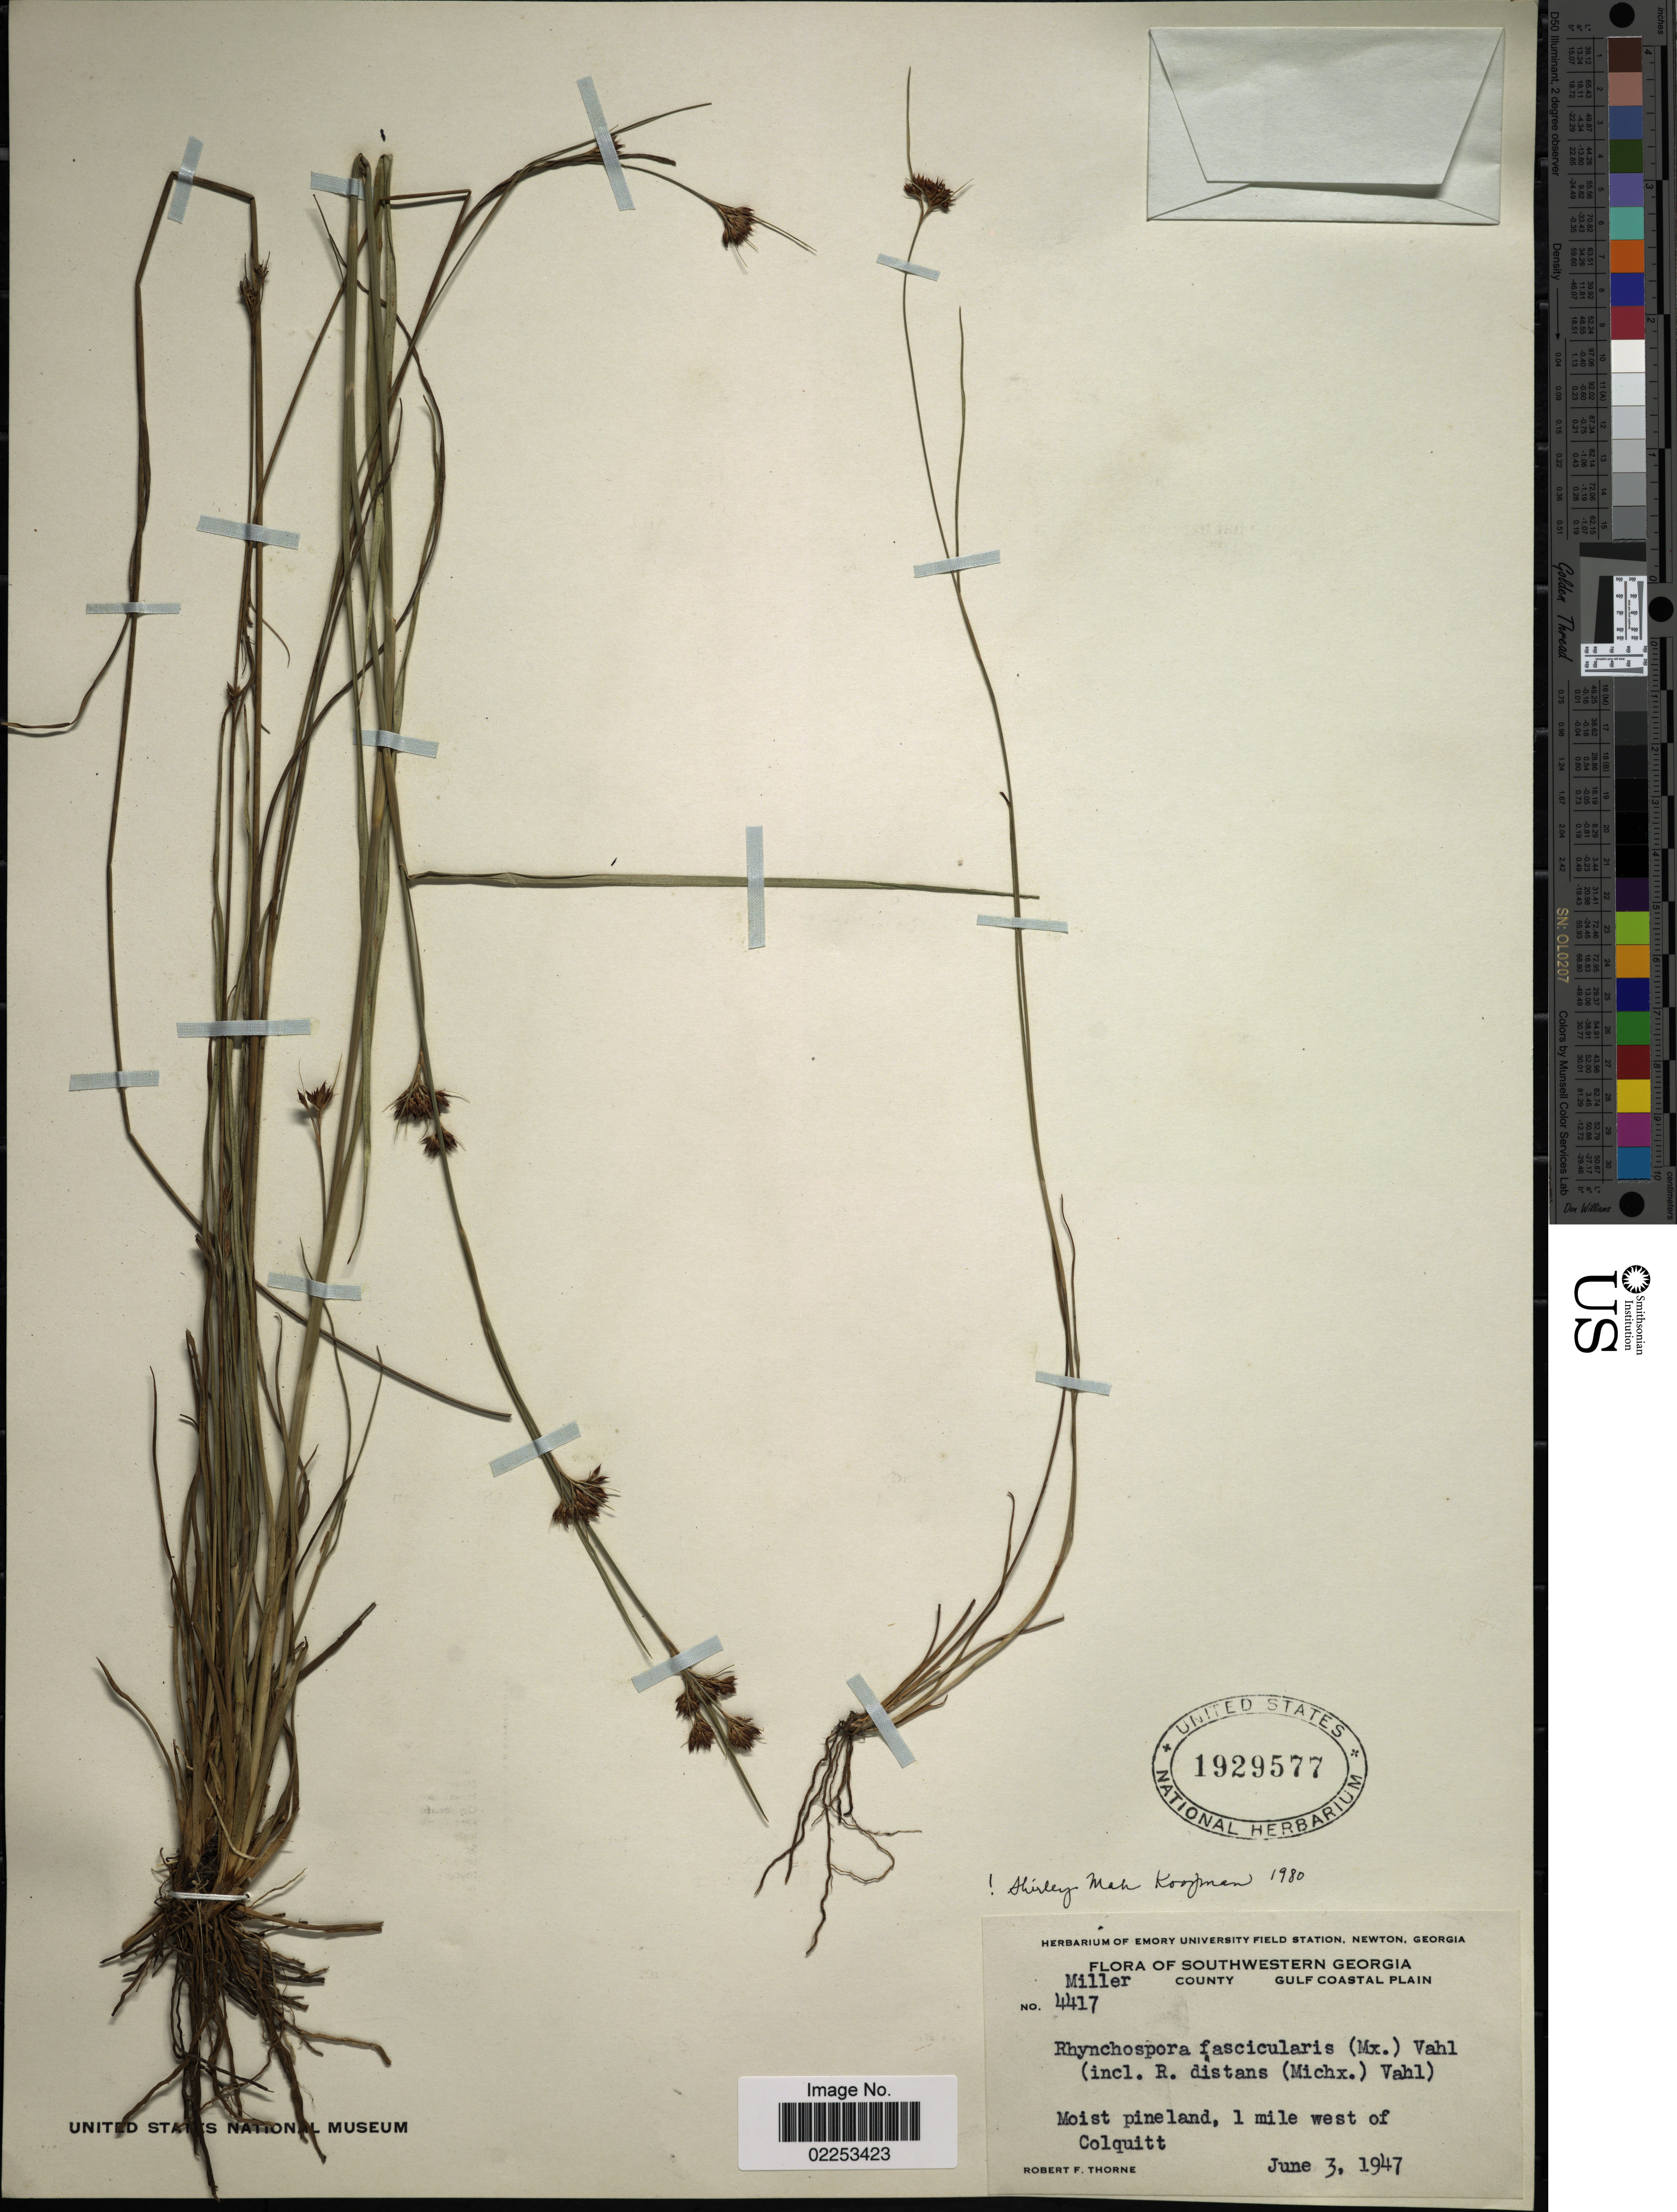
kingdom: Plantae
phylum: Tracheophyta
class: Liliopsida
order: Poales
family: Cyperaceae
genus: Rhynchospora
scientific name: Rhynchospora fascicularis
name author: (Michx.) Vahl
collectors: R. F. Thorne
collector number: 4417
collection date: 1947-06-03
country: United States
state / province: Georgia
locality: Southwestern Georgia, Miller County, Gulf Coastal Plain, Moist pineland, 1 mile west of Colquitt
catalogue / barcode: US 1929577